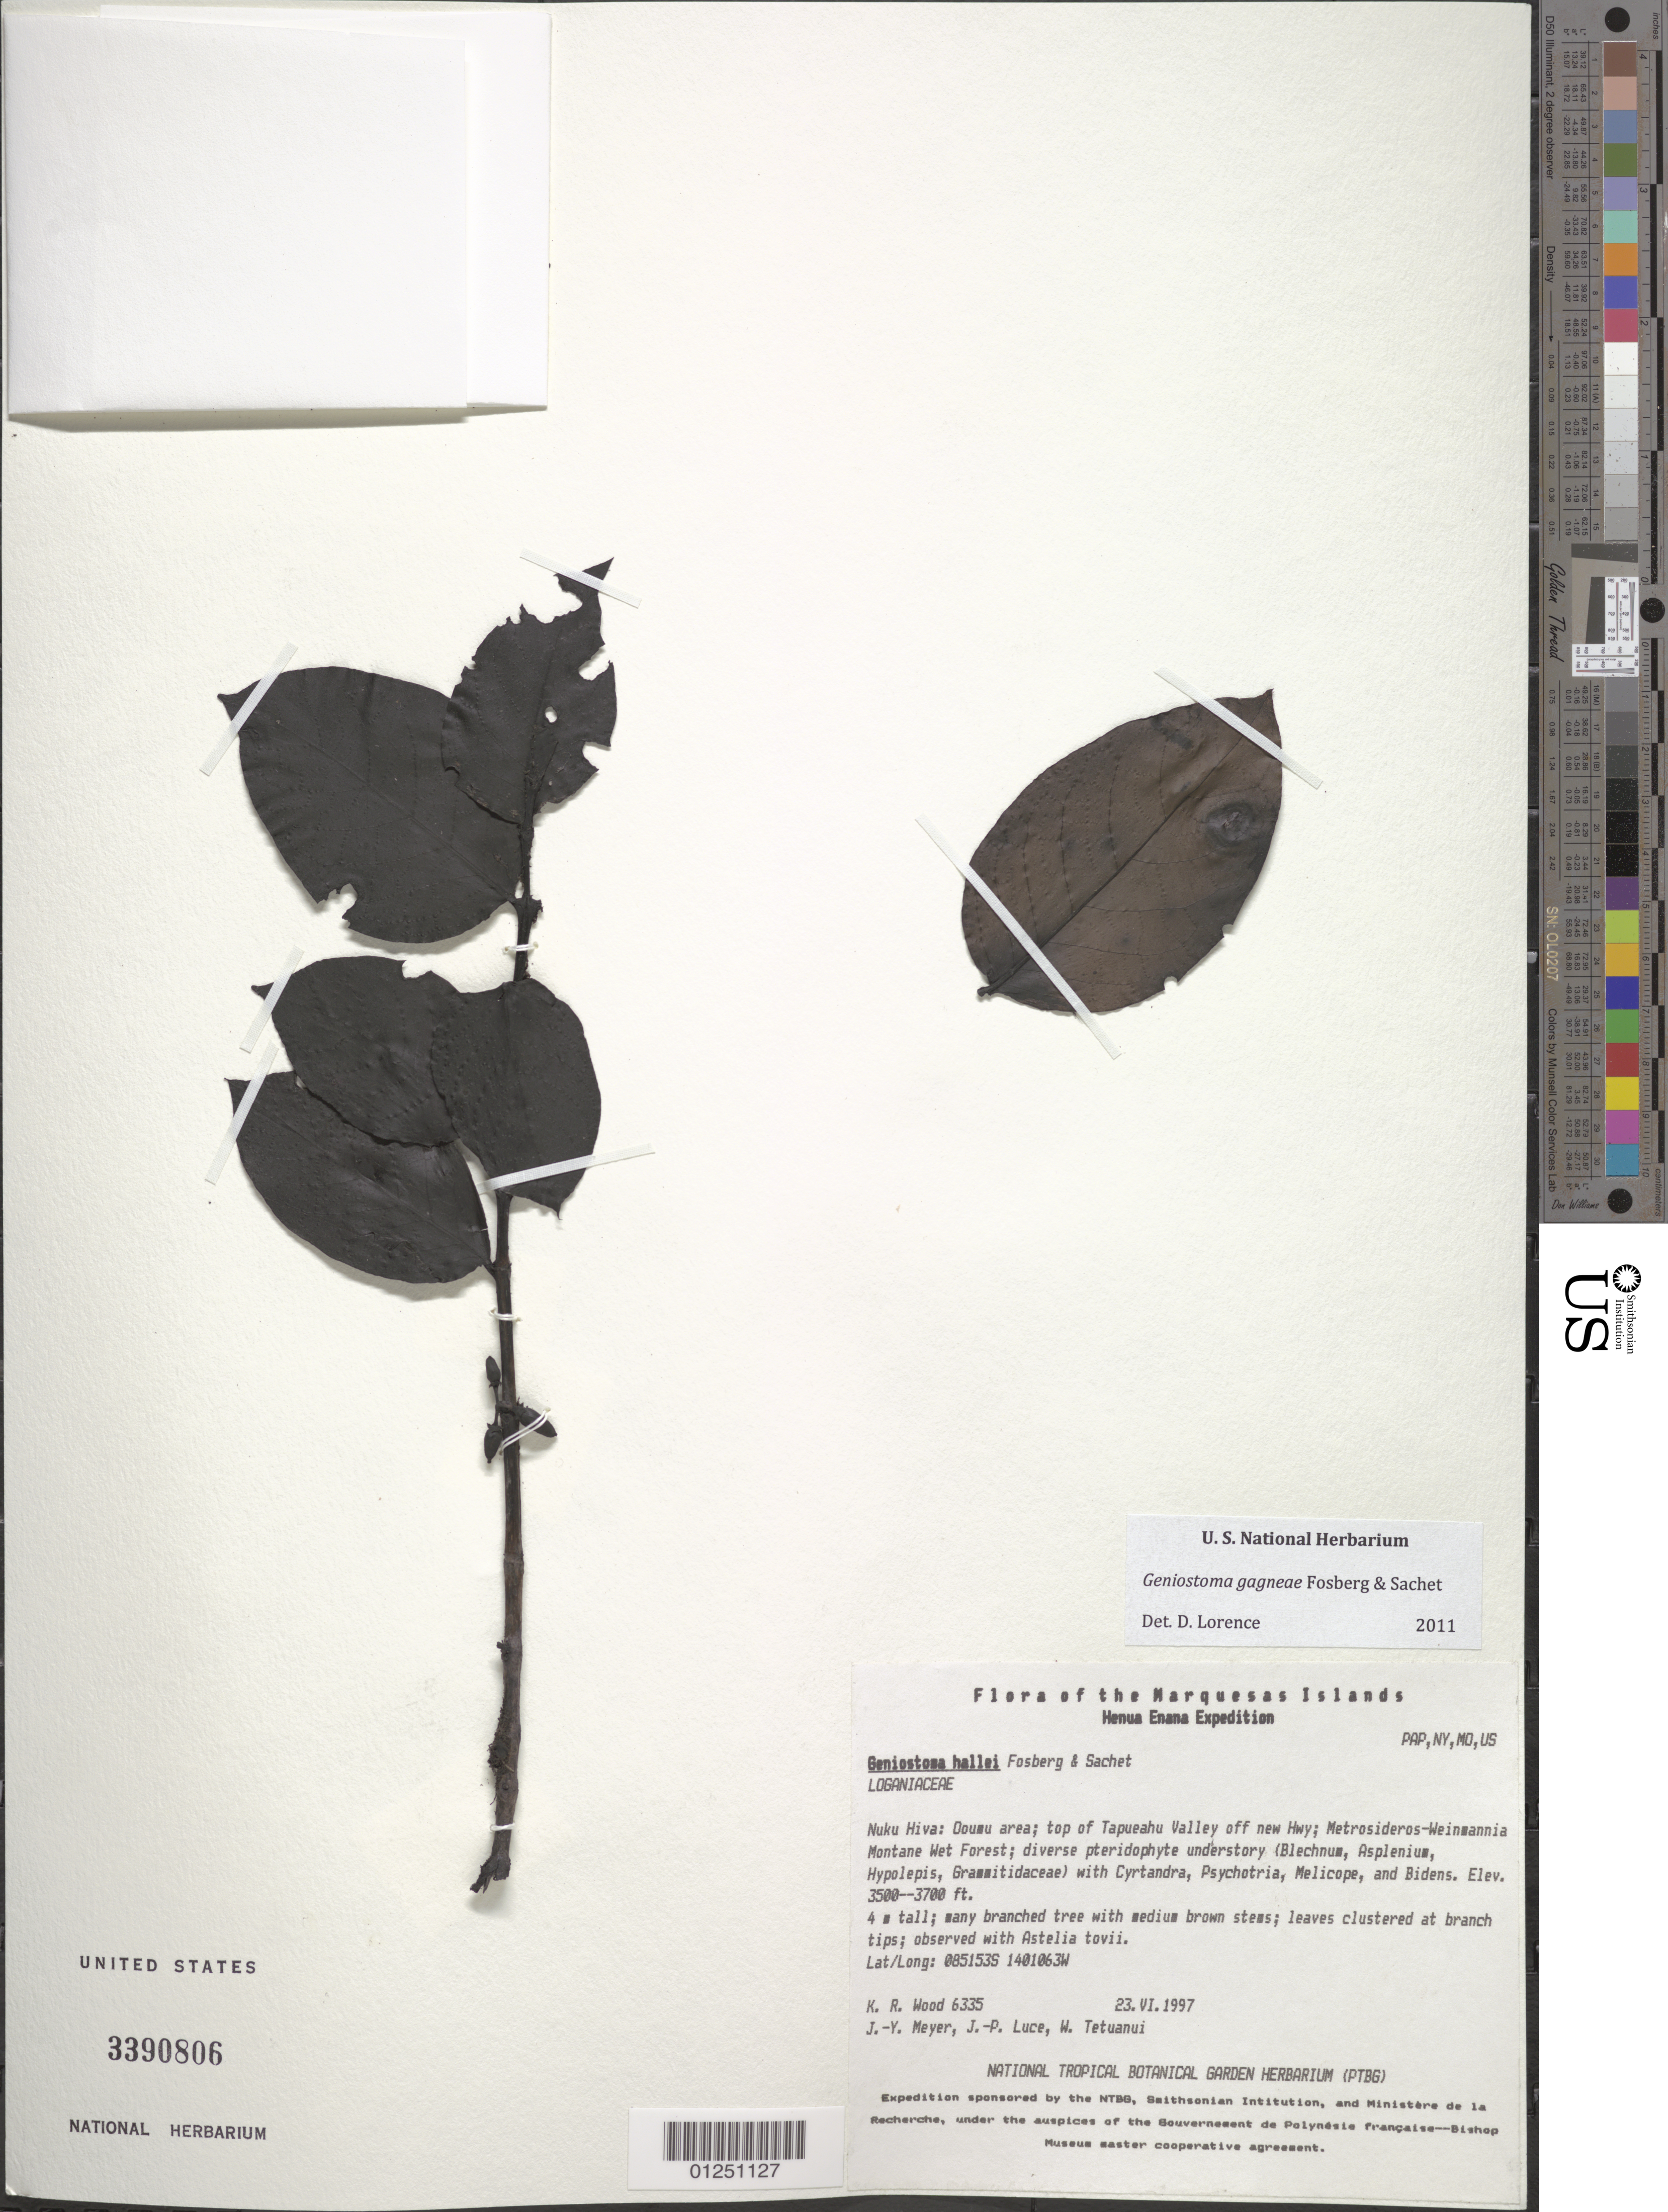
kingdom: Plantae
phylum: Tracheophyta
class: Magnoliopsida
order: Gentianales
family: Loganiaceae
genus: Geniostoma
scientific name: Geniostoma gagneae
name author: Fosberg & Sachet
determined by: Lorence, David H., (PTBG), National Tropical Botanical Garden (UNITED STATES)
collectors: K. R. Wood, J.-Y. Meyer, J. Luce & W. Tetuanui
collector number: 6335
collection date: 1997-06-23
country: French Polynesia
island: Nuku Hiva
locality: Ooumu area, top of Tapueahu Valley off new Hwy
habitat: in Metrosideros-Weinmannia Maontane Wet Forest; diverse pteridophyte understory (Blechnum, Asplenium, Hypolepis, Grammitidaceae)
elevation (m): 1067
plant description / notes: New island record for Nuku Hiva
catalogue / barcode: US 3390806